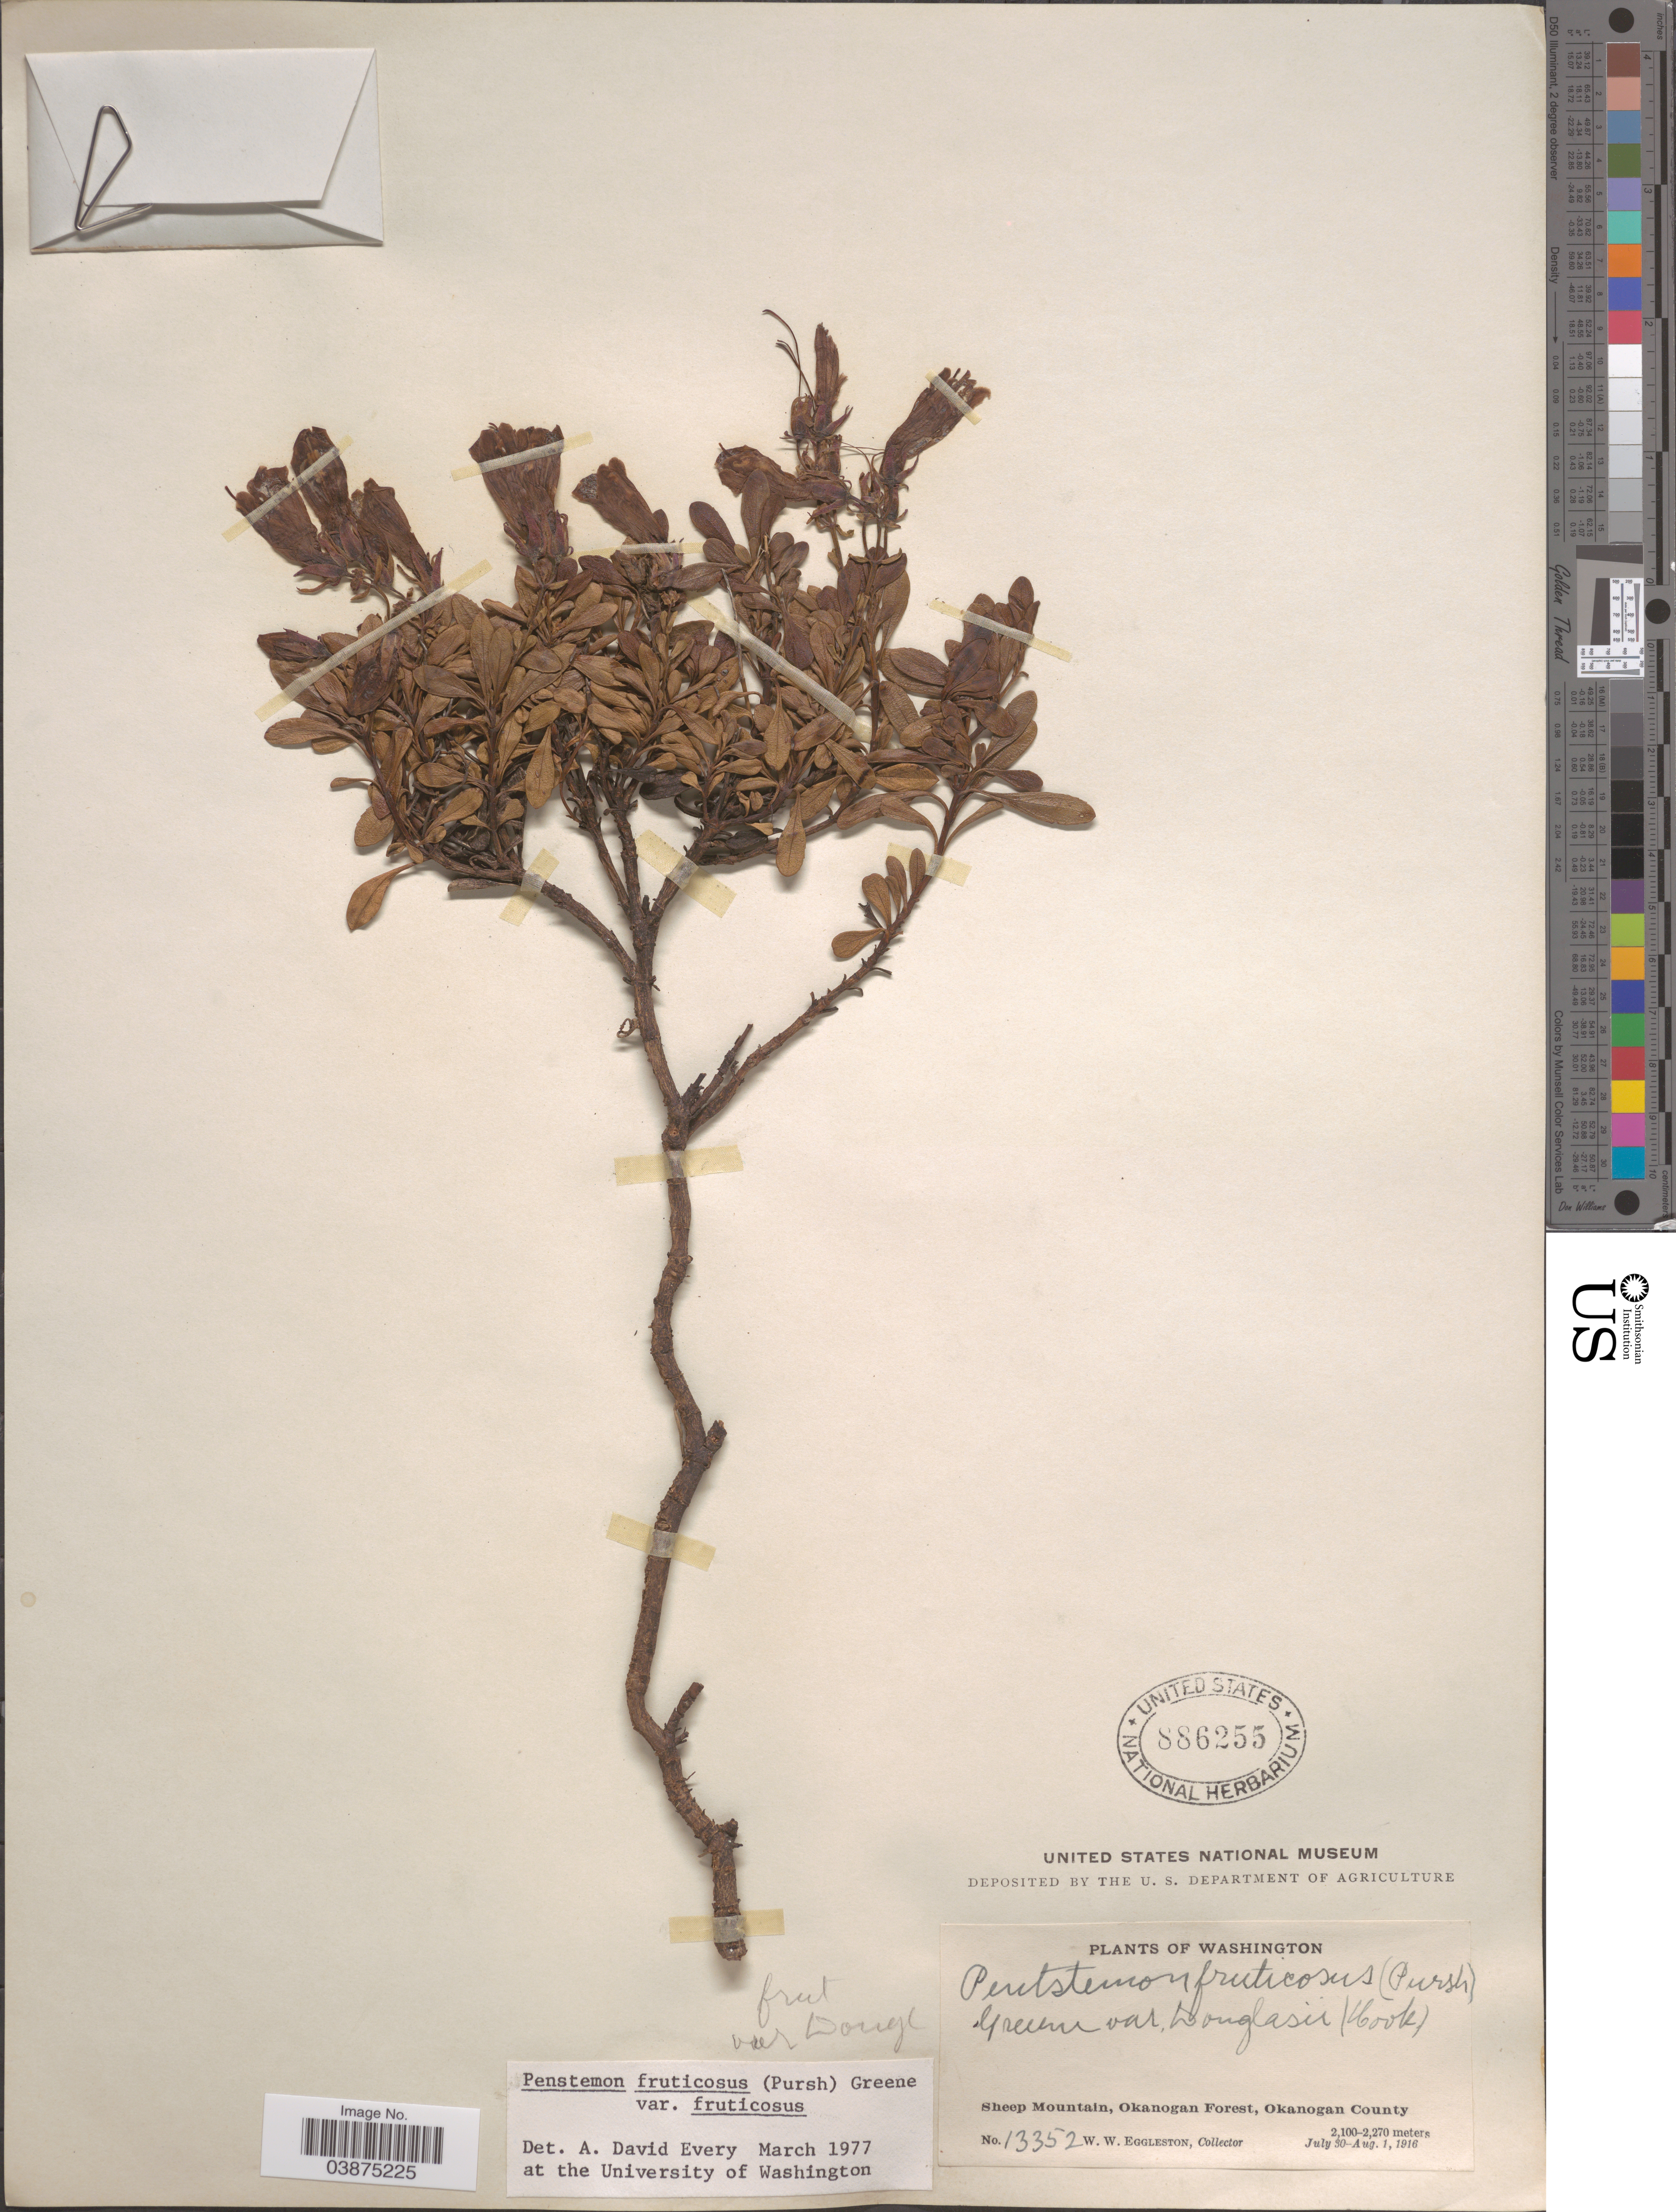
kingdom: Plantae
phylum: Tracheophyta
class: Magnoliopsida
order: Lamiales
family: Plantaginaceae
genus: Penstemon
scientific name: Penstemon fruticosus var. fruticosus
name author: (Pursh) Greene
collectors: W. W. Eggleston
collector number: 13352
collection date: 1916-07-30/1916-08-01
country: United States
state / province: Washington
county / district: Okanogan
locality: Sheep Mountain, Okanogan Forest, Okanogan County.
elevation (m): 2100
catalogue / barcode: US 886255